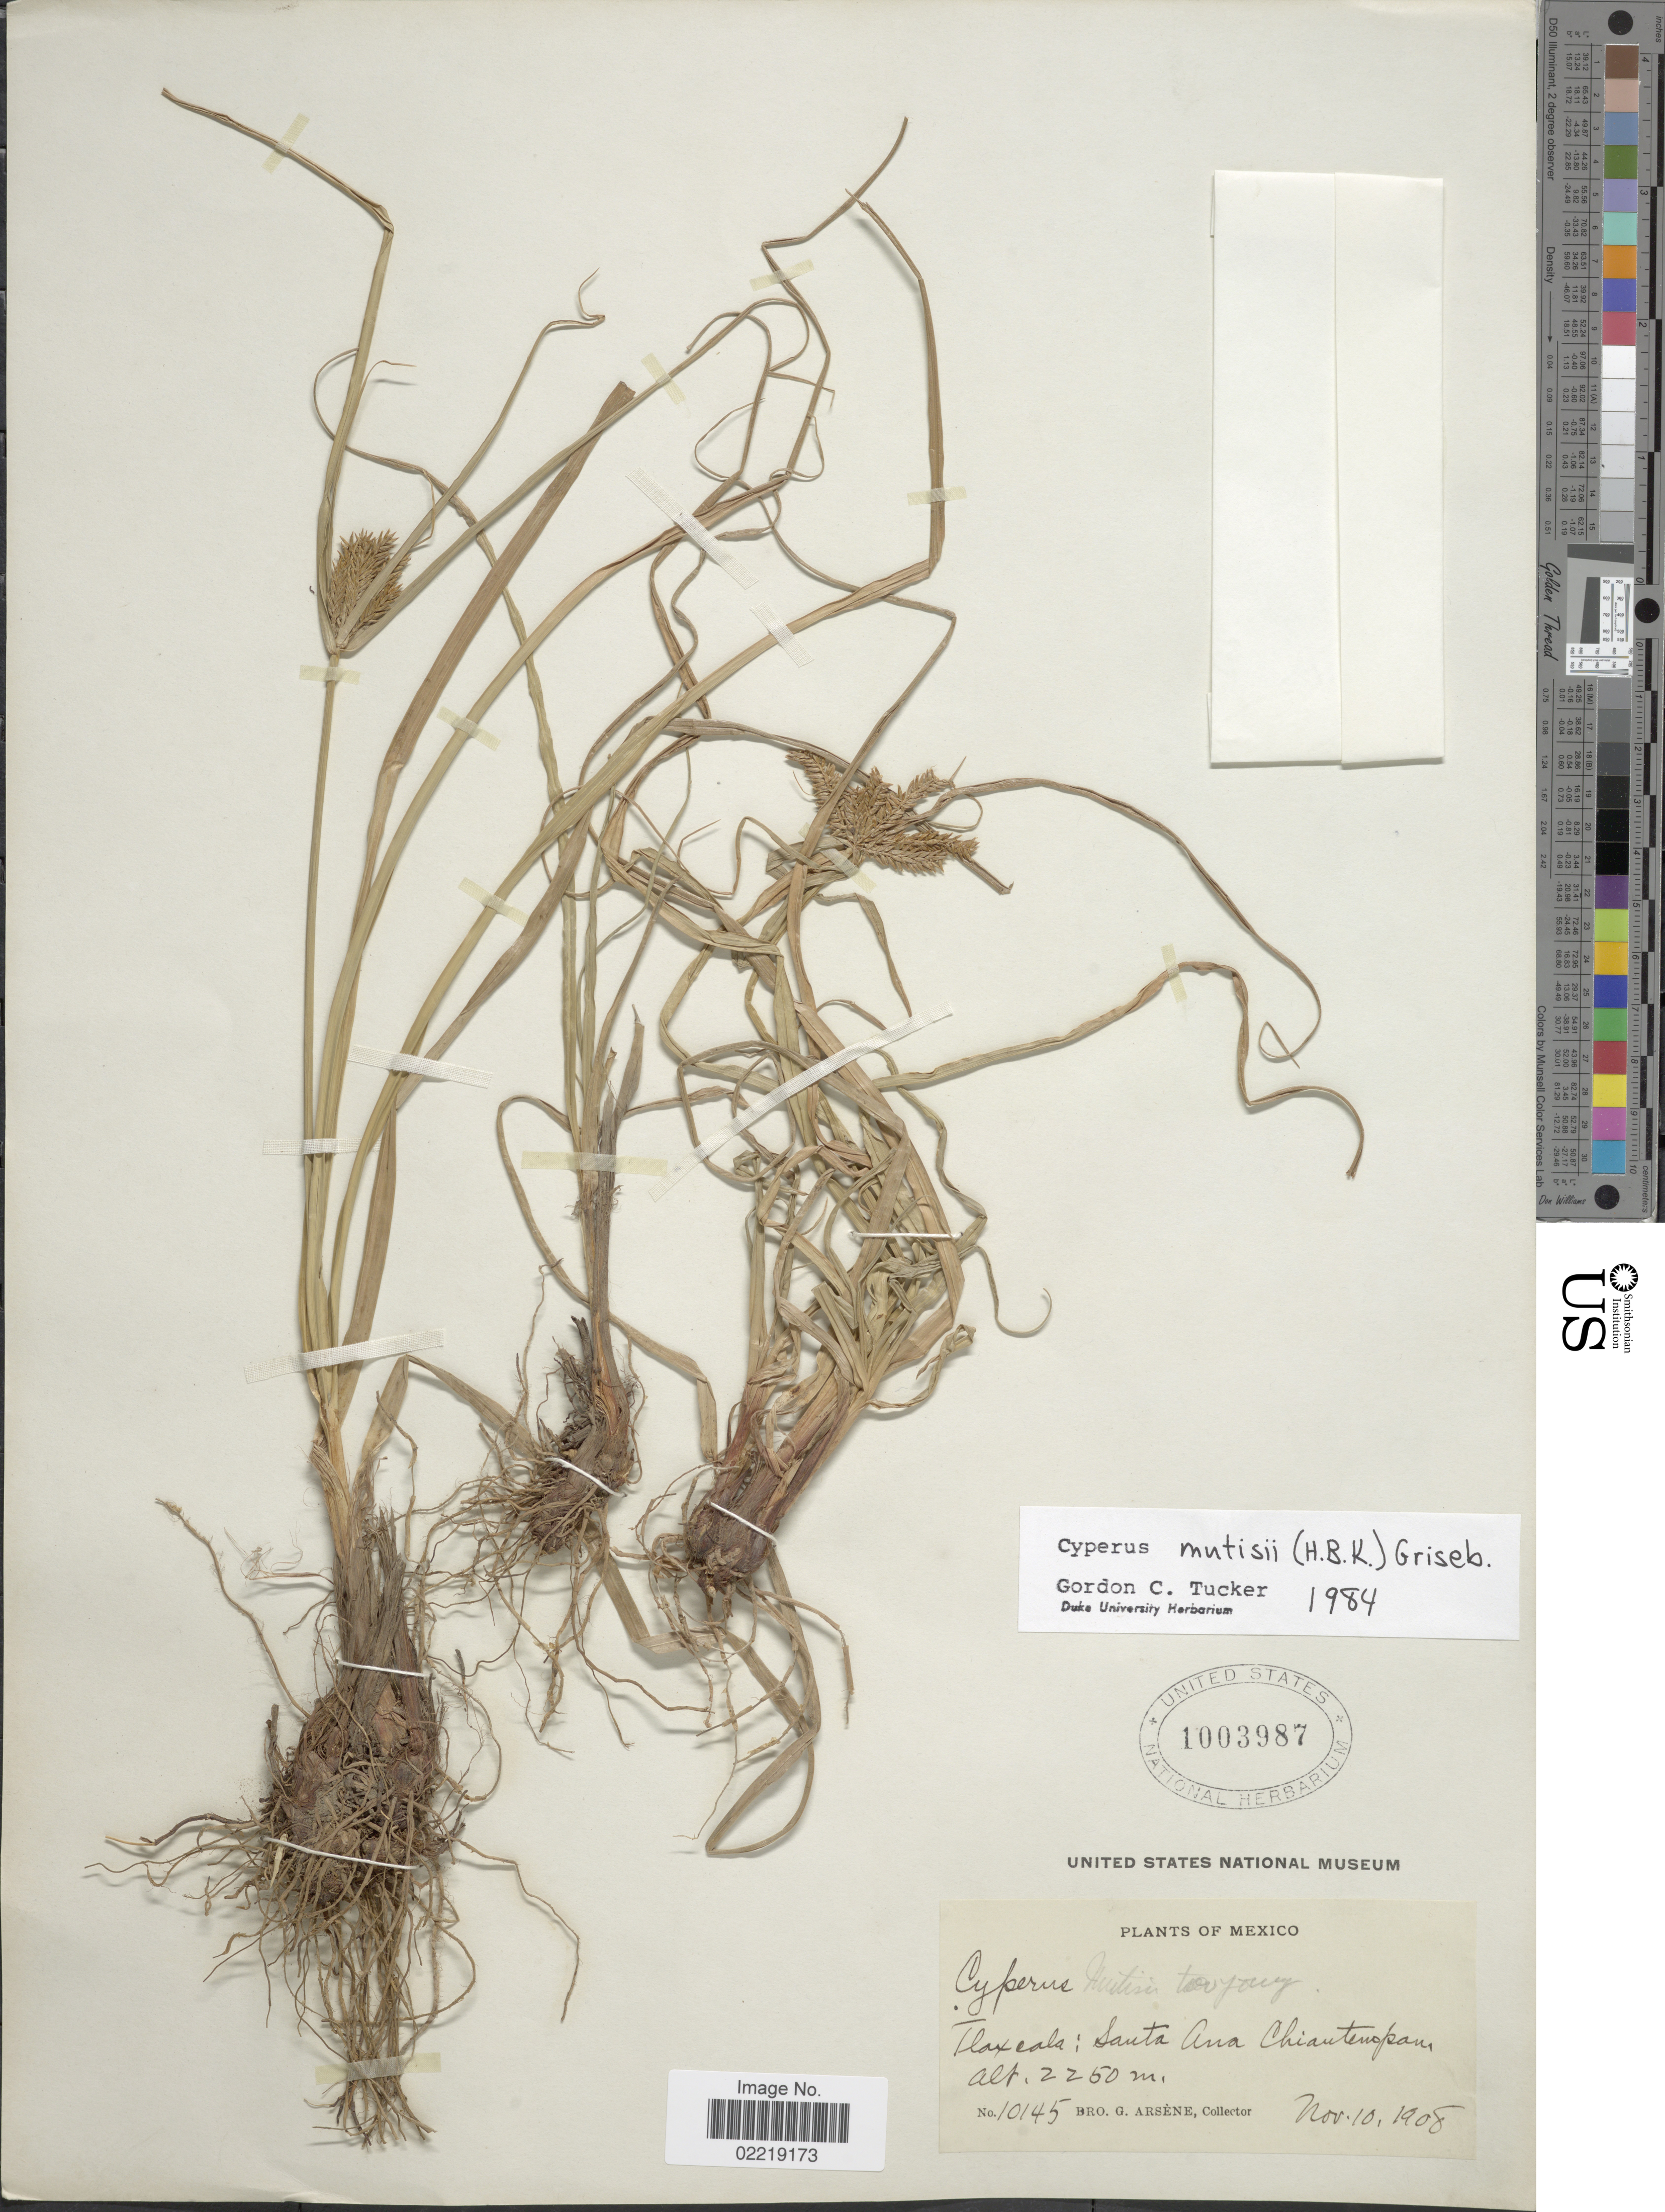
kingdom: Plantae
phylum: Tracheophyta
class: Liliopsida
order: Poales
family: Cyperaceae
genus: Cyperus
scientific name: Cyperus mutisii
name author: (Kunth) Andersson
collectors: Bro. G. Arsène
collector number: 10145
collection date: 1908-11-10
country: Mexico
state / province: Tlaxcala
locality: Santa Ana Chiautenopan [Santa Ana Chiautempan]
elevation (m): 2250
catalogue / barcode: US 1003987